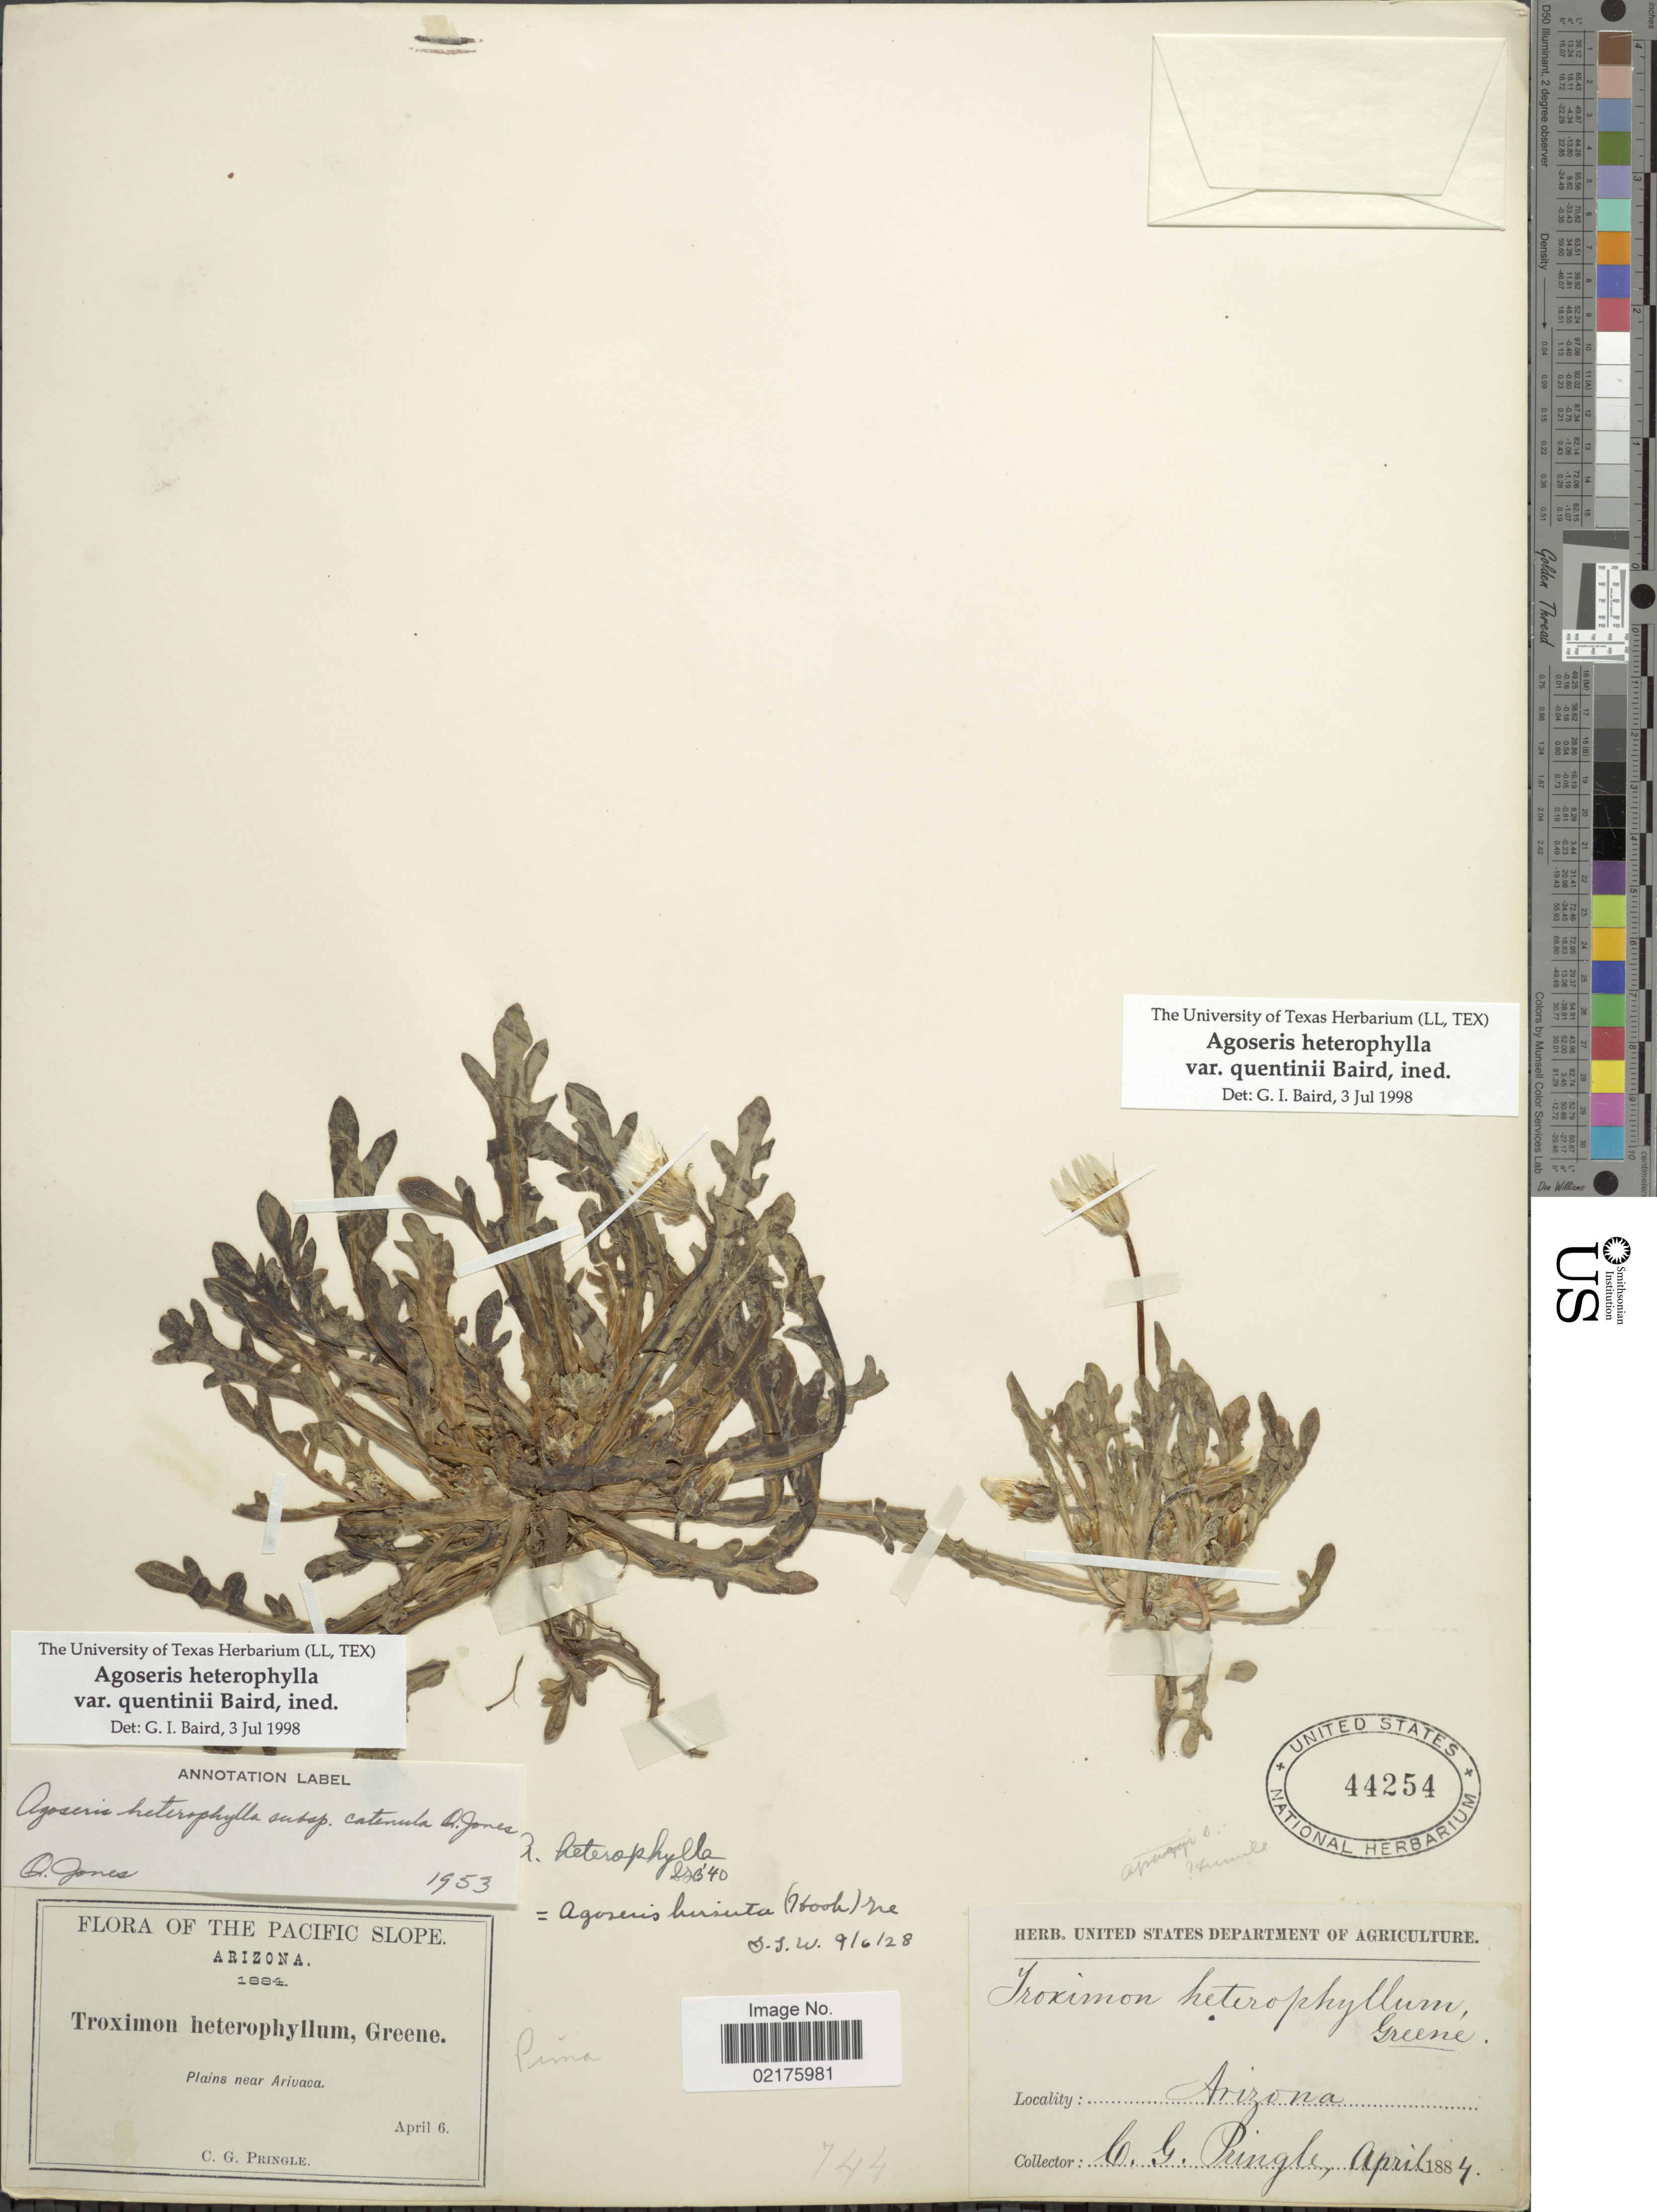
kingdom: Plantae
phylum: Tracheophyta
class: Magnoliopsida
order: Asterales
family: Asteraceae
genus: Agoseris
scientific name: Agoseris heterophylla var. quentinii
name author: G.I. Baird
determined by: Baird, G. I.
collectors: C. G. Pringle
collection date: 1884-04-06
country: United States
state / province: Arizona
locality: The Pacific slope, Plains near Arivaca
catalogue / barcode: US 44254